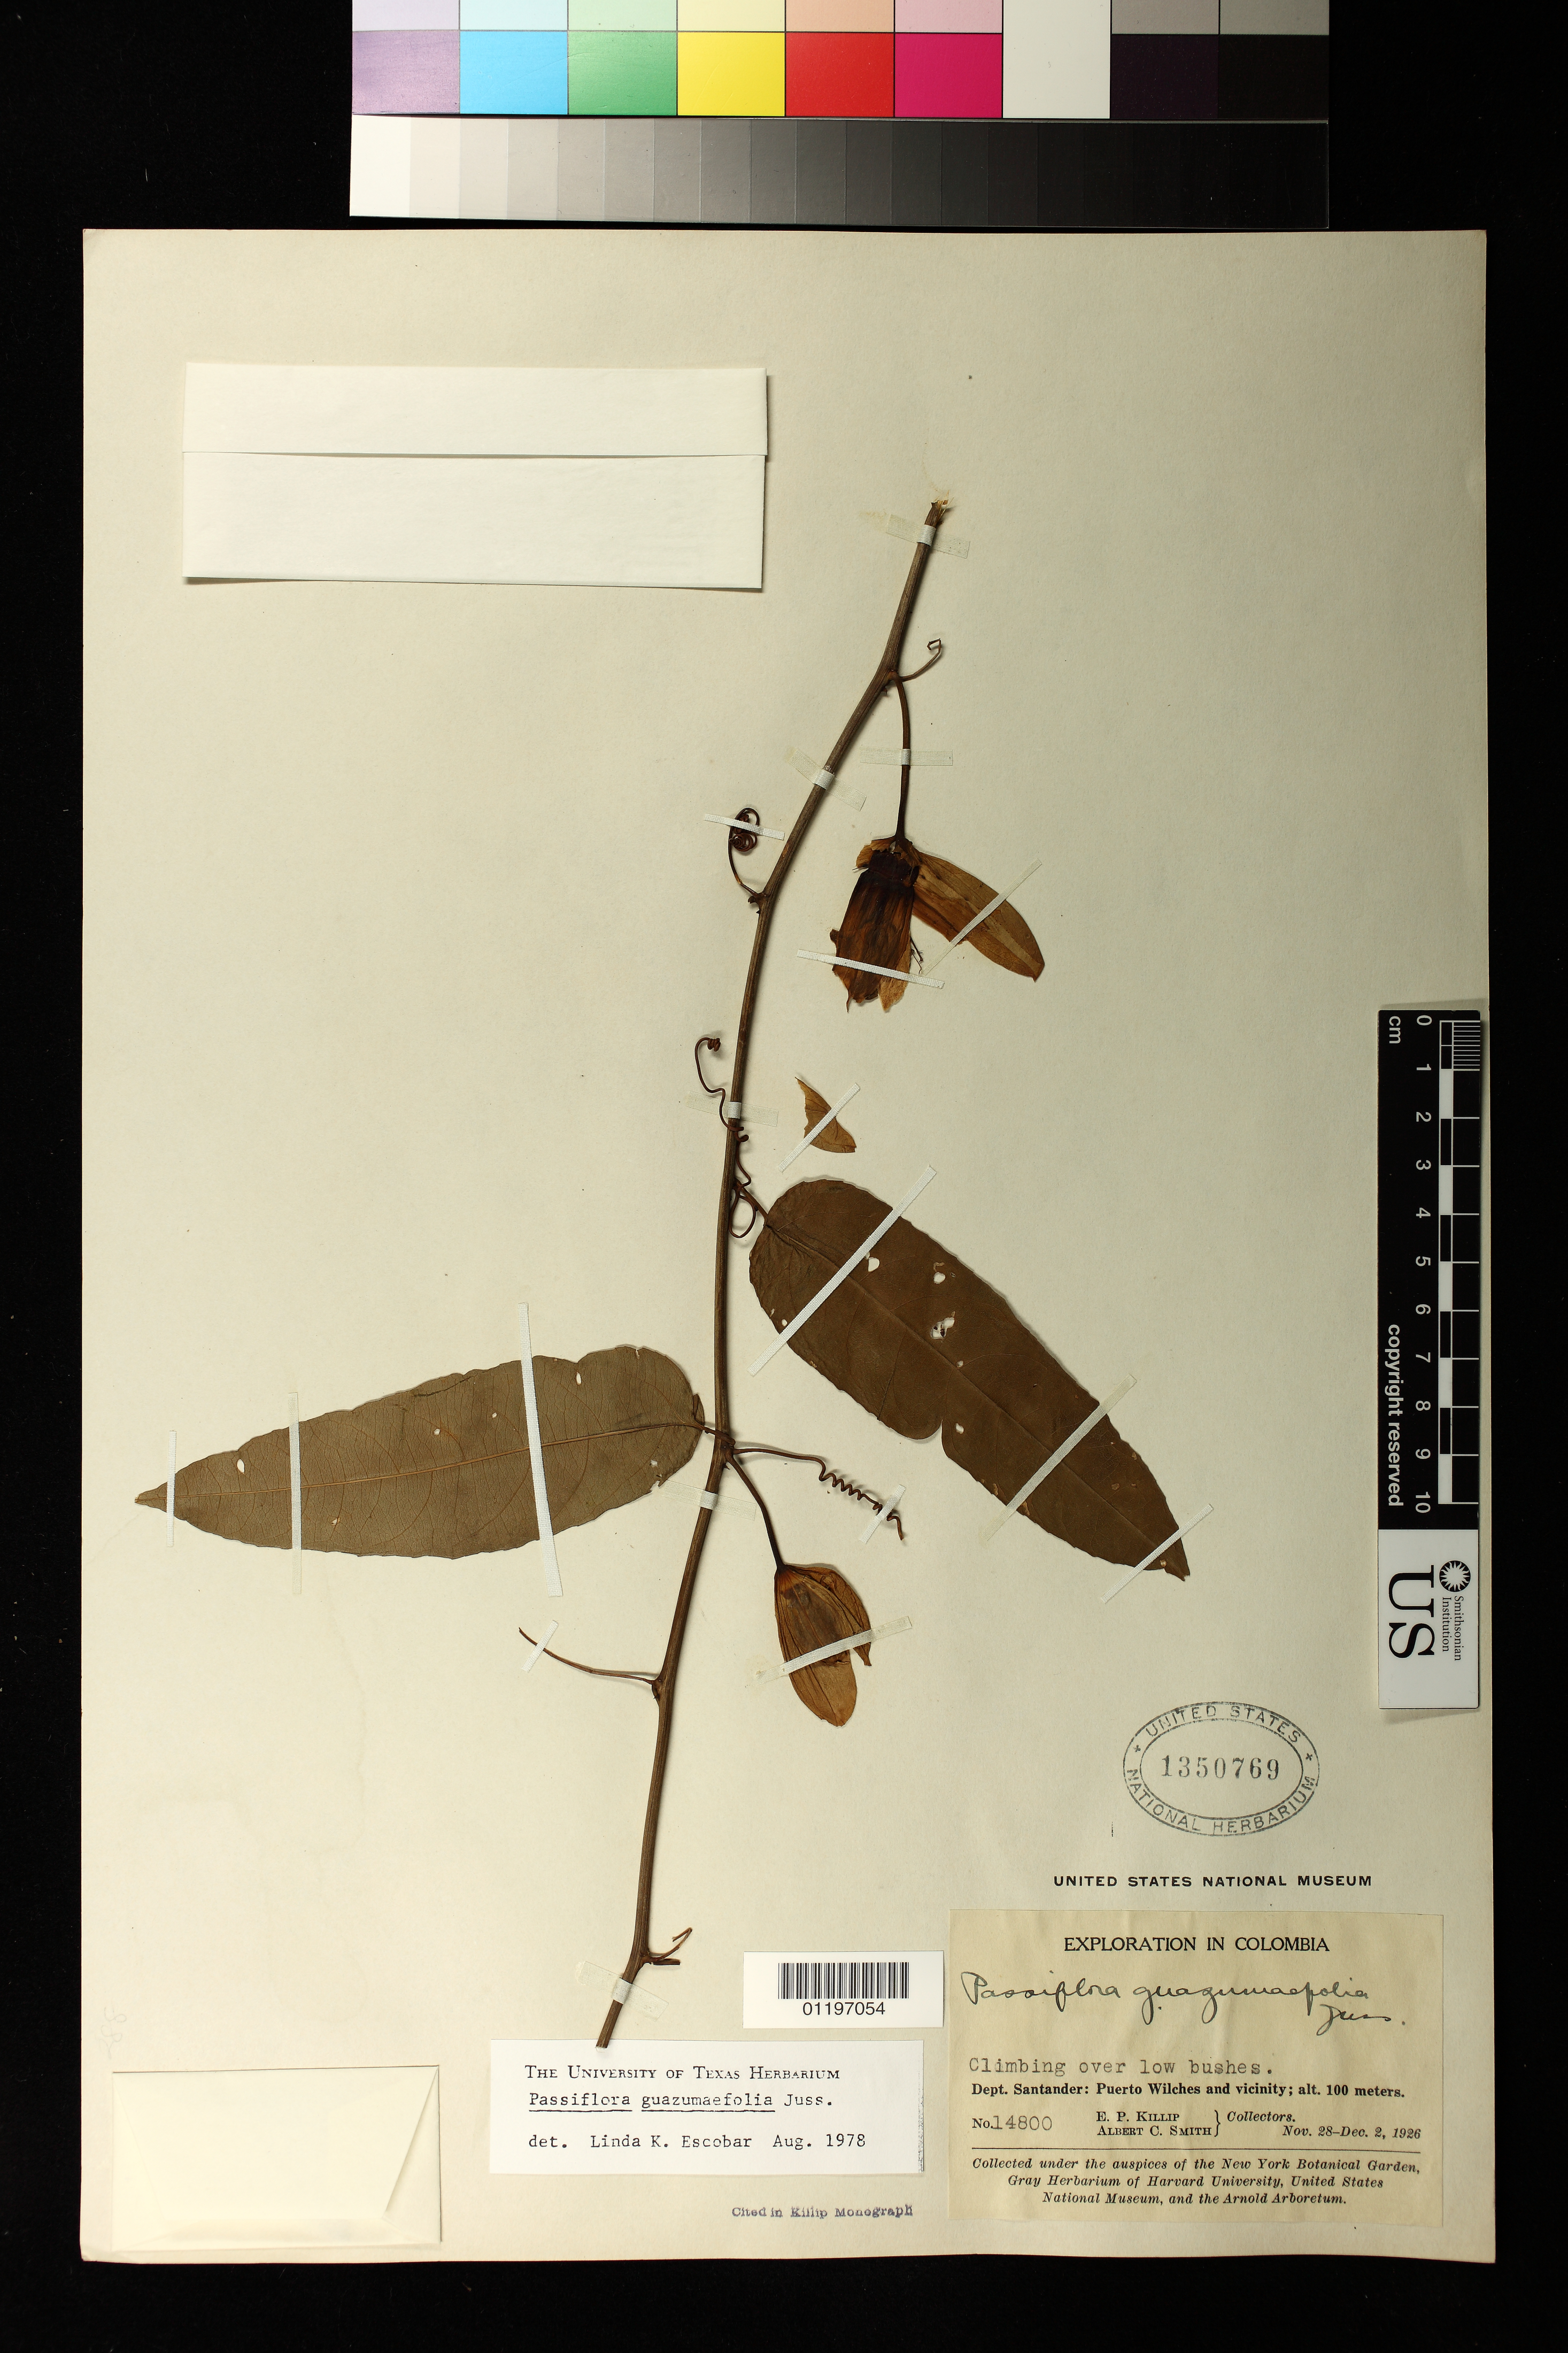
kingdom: Plantae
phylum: Tracheophyta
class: Magnoliopsida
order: Malpighiales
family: Passifloraceae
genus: Passiflora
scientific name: Passiflora guazumifolia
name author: Juss.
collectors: E. P. Killip & A. C. Smith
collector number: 14800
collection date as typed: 28 Nov 1926 to 02 Dec 1926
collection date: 1926-11-28/1926-12-02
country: Colombia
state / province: Santander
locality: Dept. Santander: Puerto Wilches and vicinity.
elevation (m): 100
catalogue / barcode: US 1350769